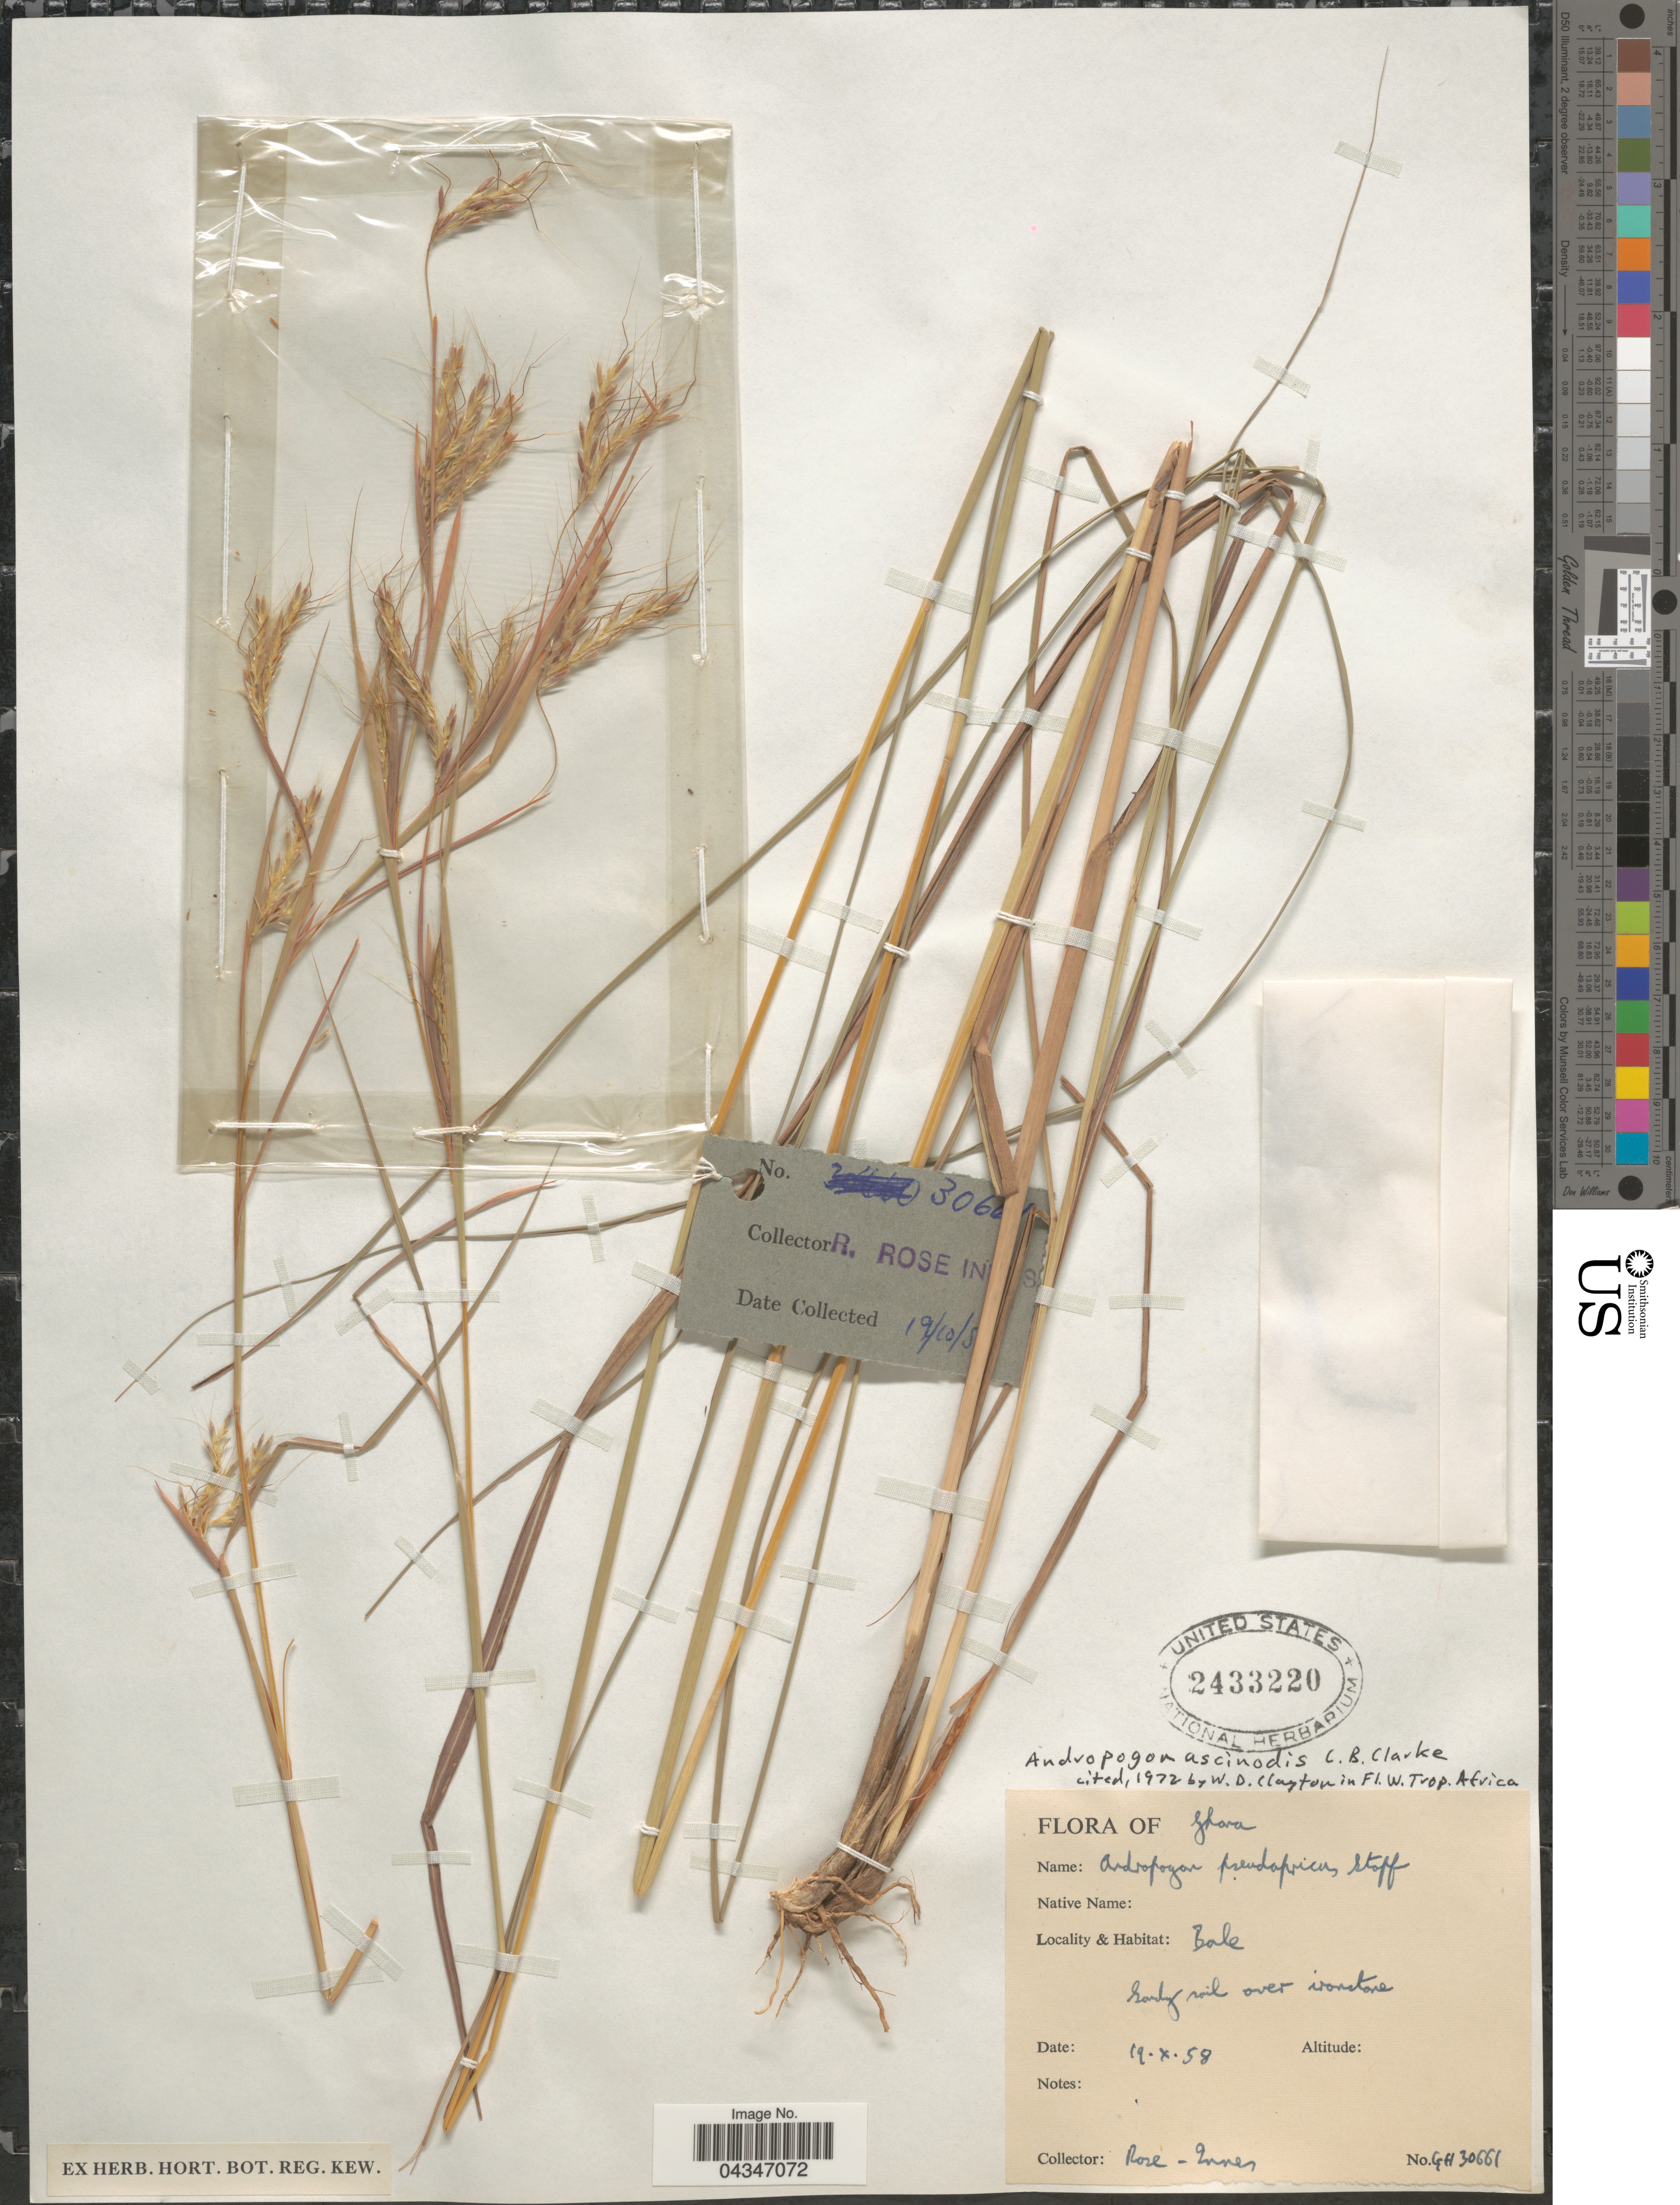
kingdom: Plantae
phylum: Tracheophyta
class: Liliopsida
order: Poales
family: Poaceae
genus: Andropogon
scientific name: Andropogon chinensis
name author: (Nees) Merr.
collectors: R. Rose-Innes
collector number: GH30661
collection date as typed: Transcribed d/m/y: 19/10/58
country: Ghana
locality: Bale.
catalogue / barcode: US 2433220